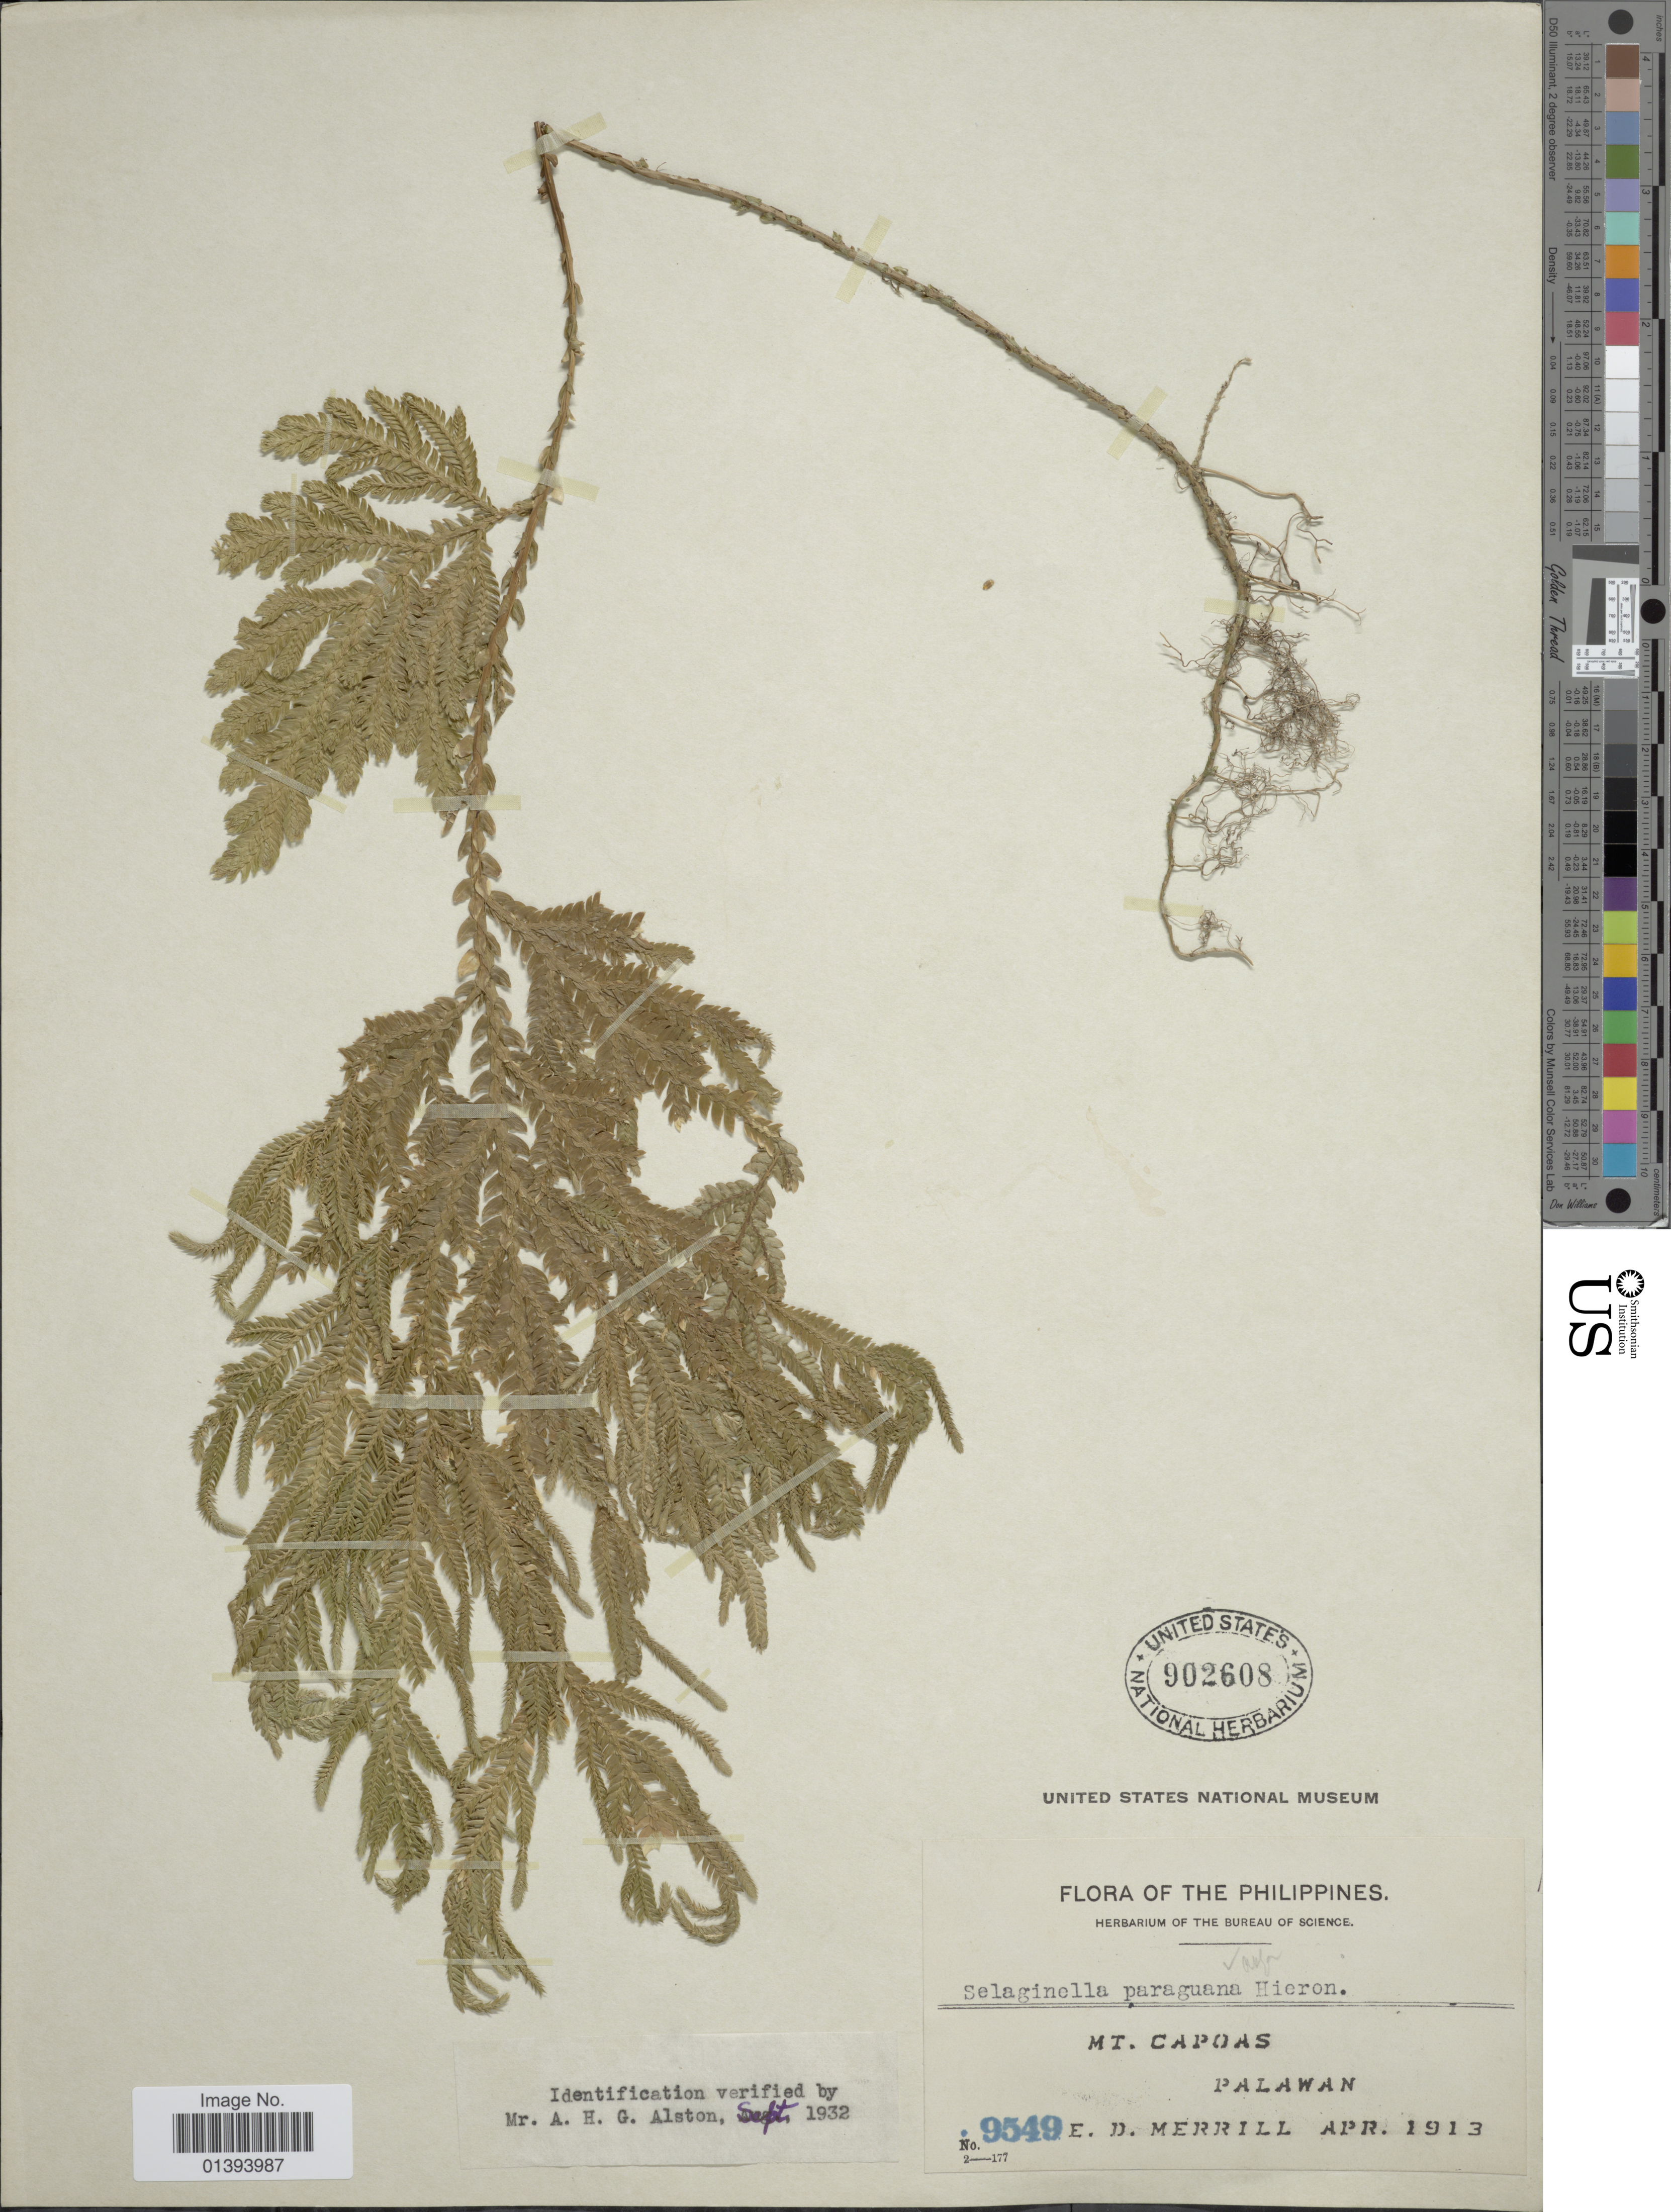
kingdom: Plantae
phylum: Tracheophyta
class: Lycopodiopsida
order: Selaginellales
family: Selaginellaceae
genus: Selaginella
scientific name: Selaginella halconensis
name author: Hieron.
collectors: E. D. Merrill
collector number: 9549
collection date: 1913-04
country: Philippines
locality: Mt. Capoas, Palawan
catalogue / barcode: US 902608